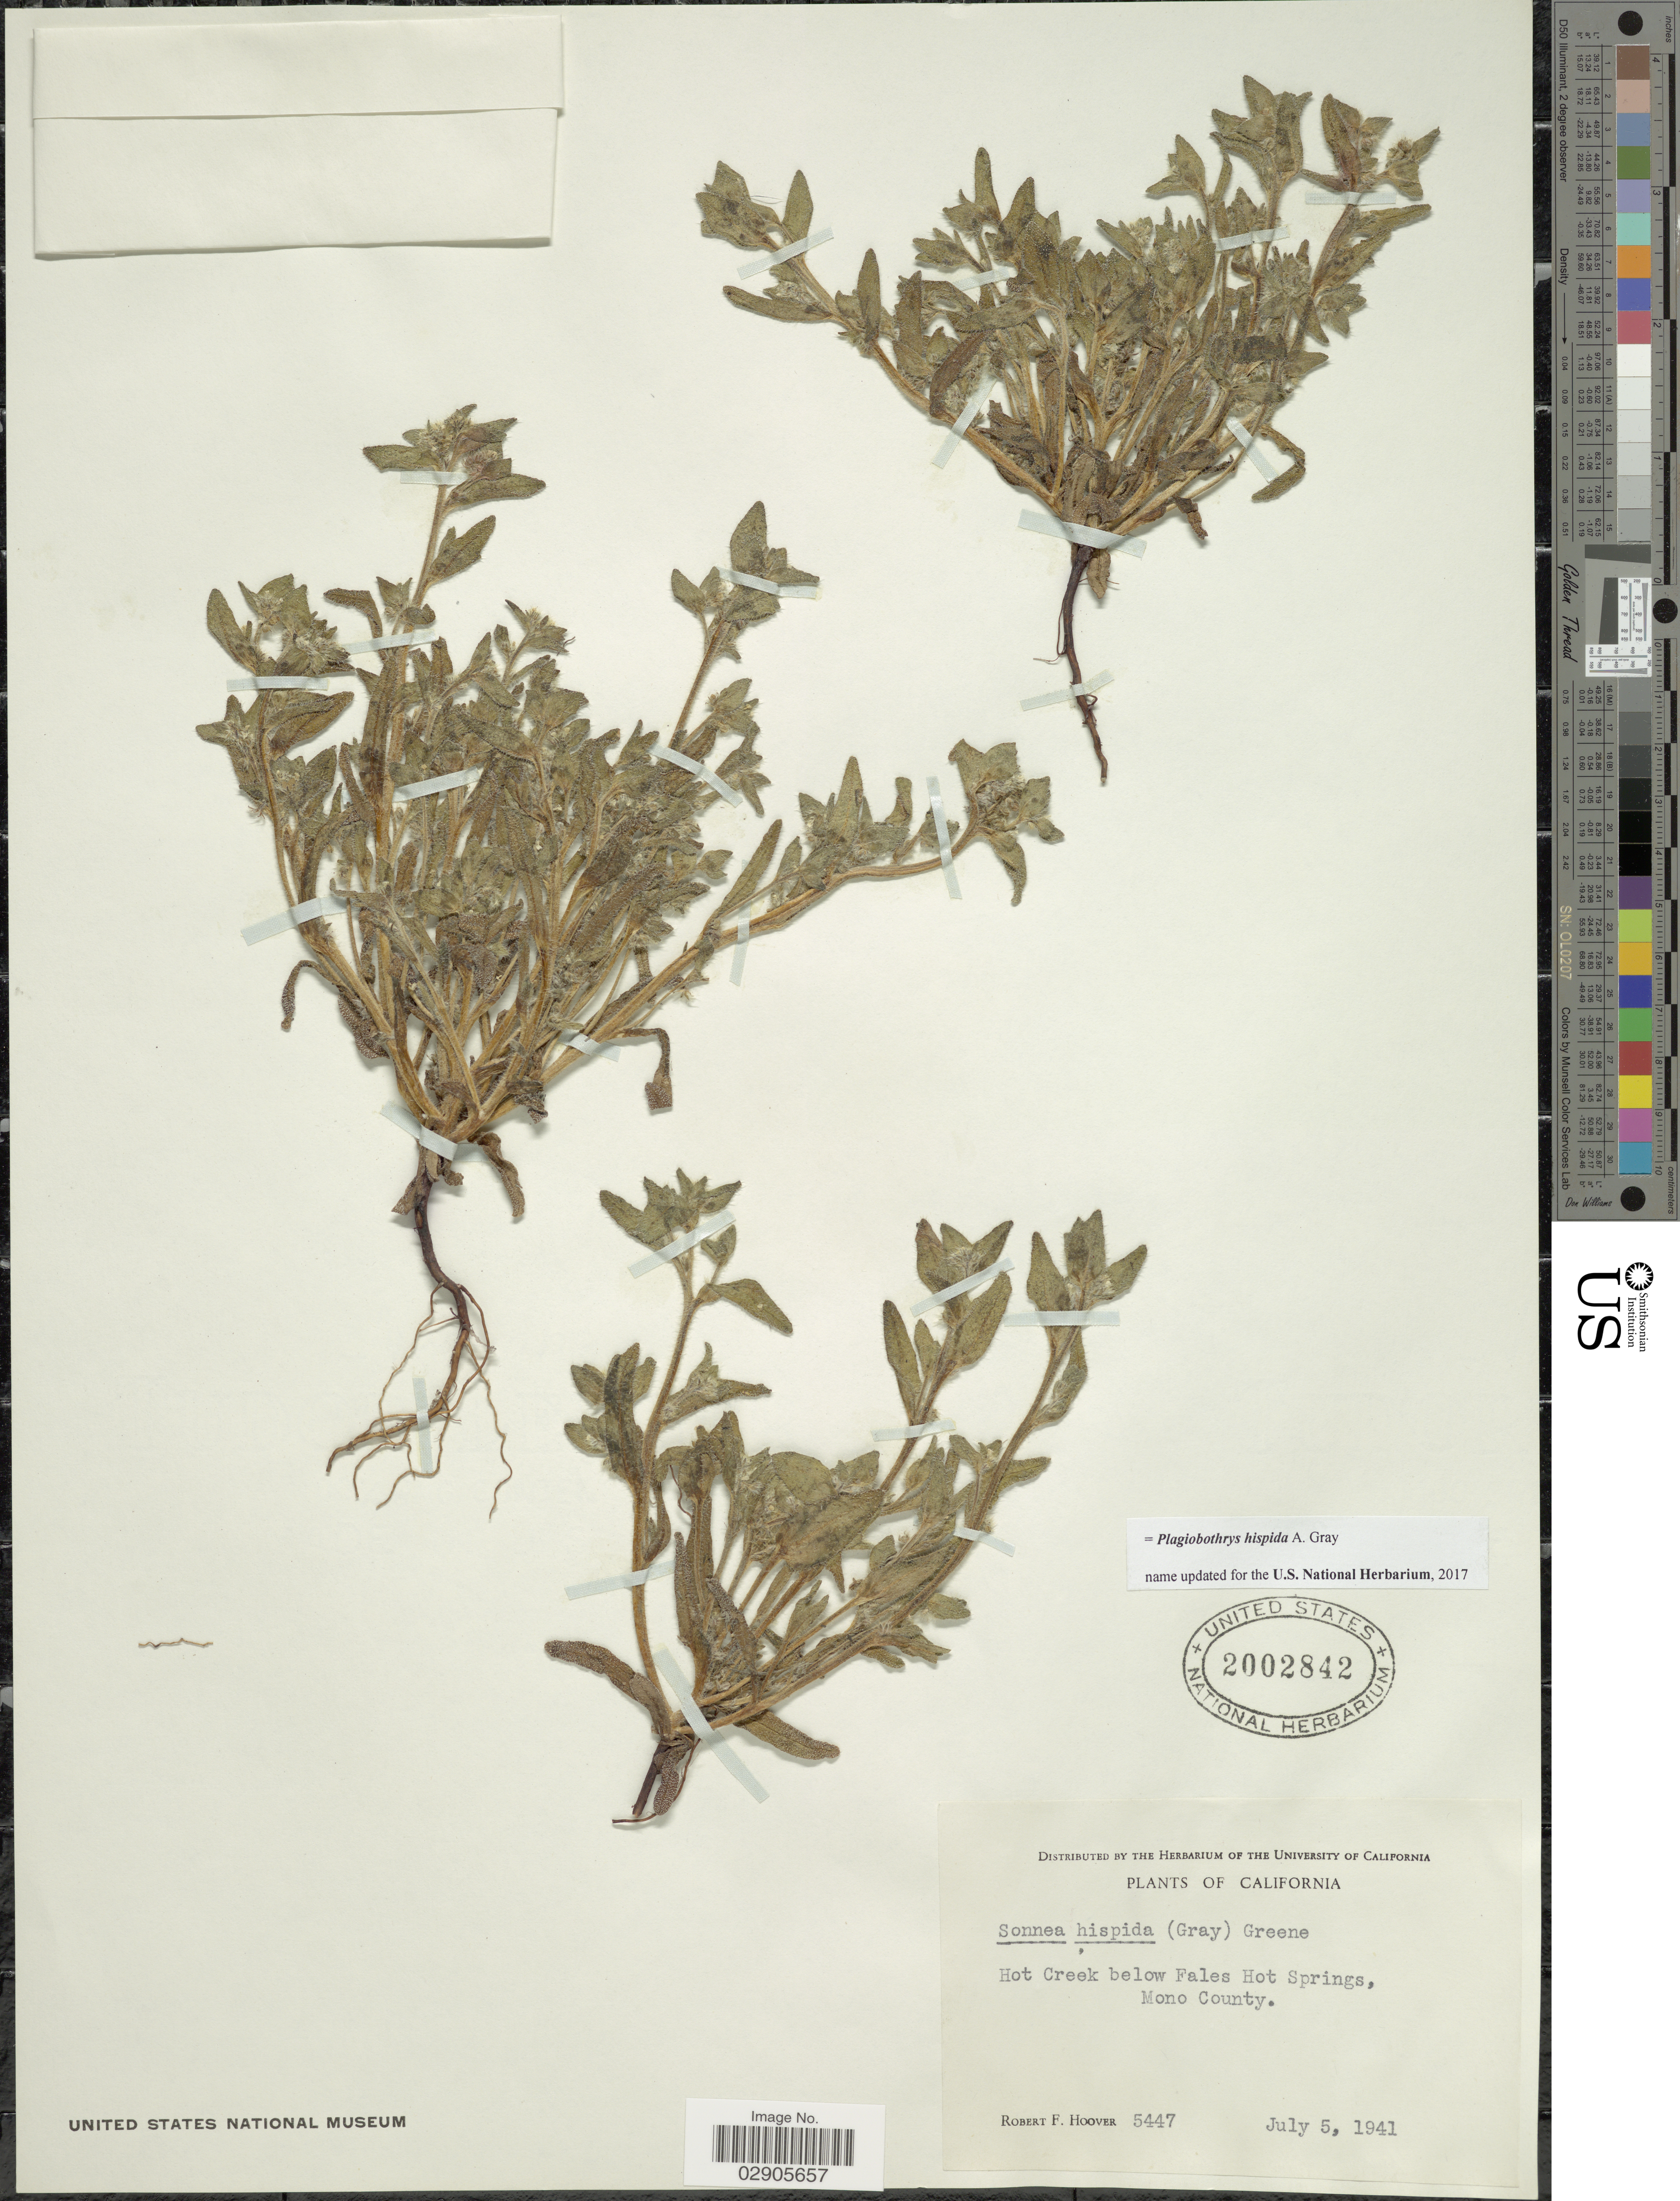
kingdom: Plantae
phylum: Tracheophyta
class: Magnoliopsida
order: Boraginales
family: Boraginaceae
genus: Plagiobothrys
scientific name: Plagiobothrys hispida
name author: A. Gray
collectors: R. F. Hoover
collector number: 5447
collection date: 1941-07-05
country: United States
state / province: California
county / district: Mono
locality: Hot Creek below Fales Hot Springs, Mono County.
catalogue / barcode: US 2002842